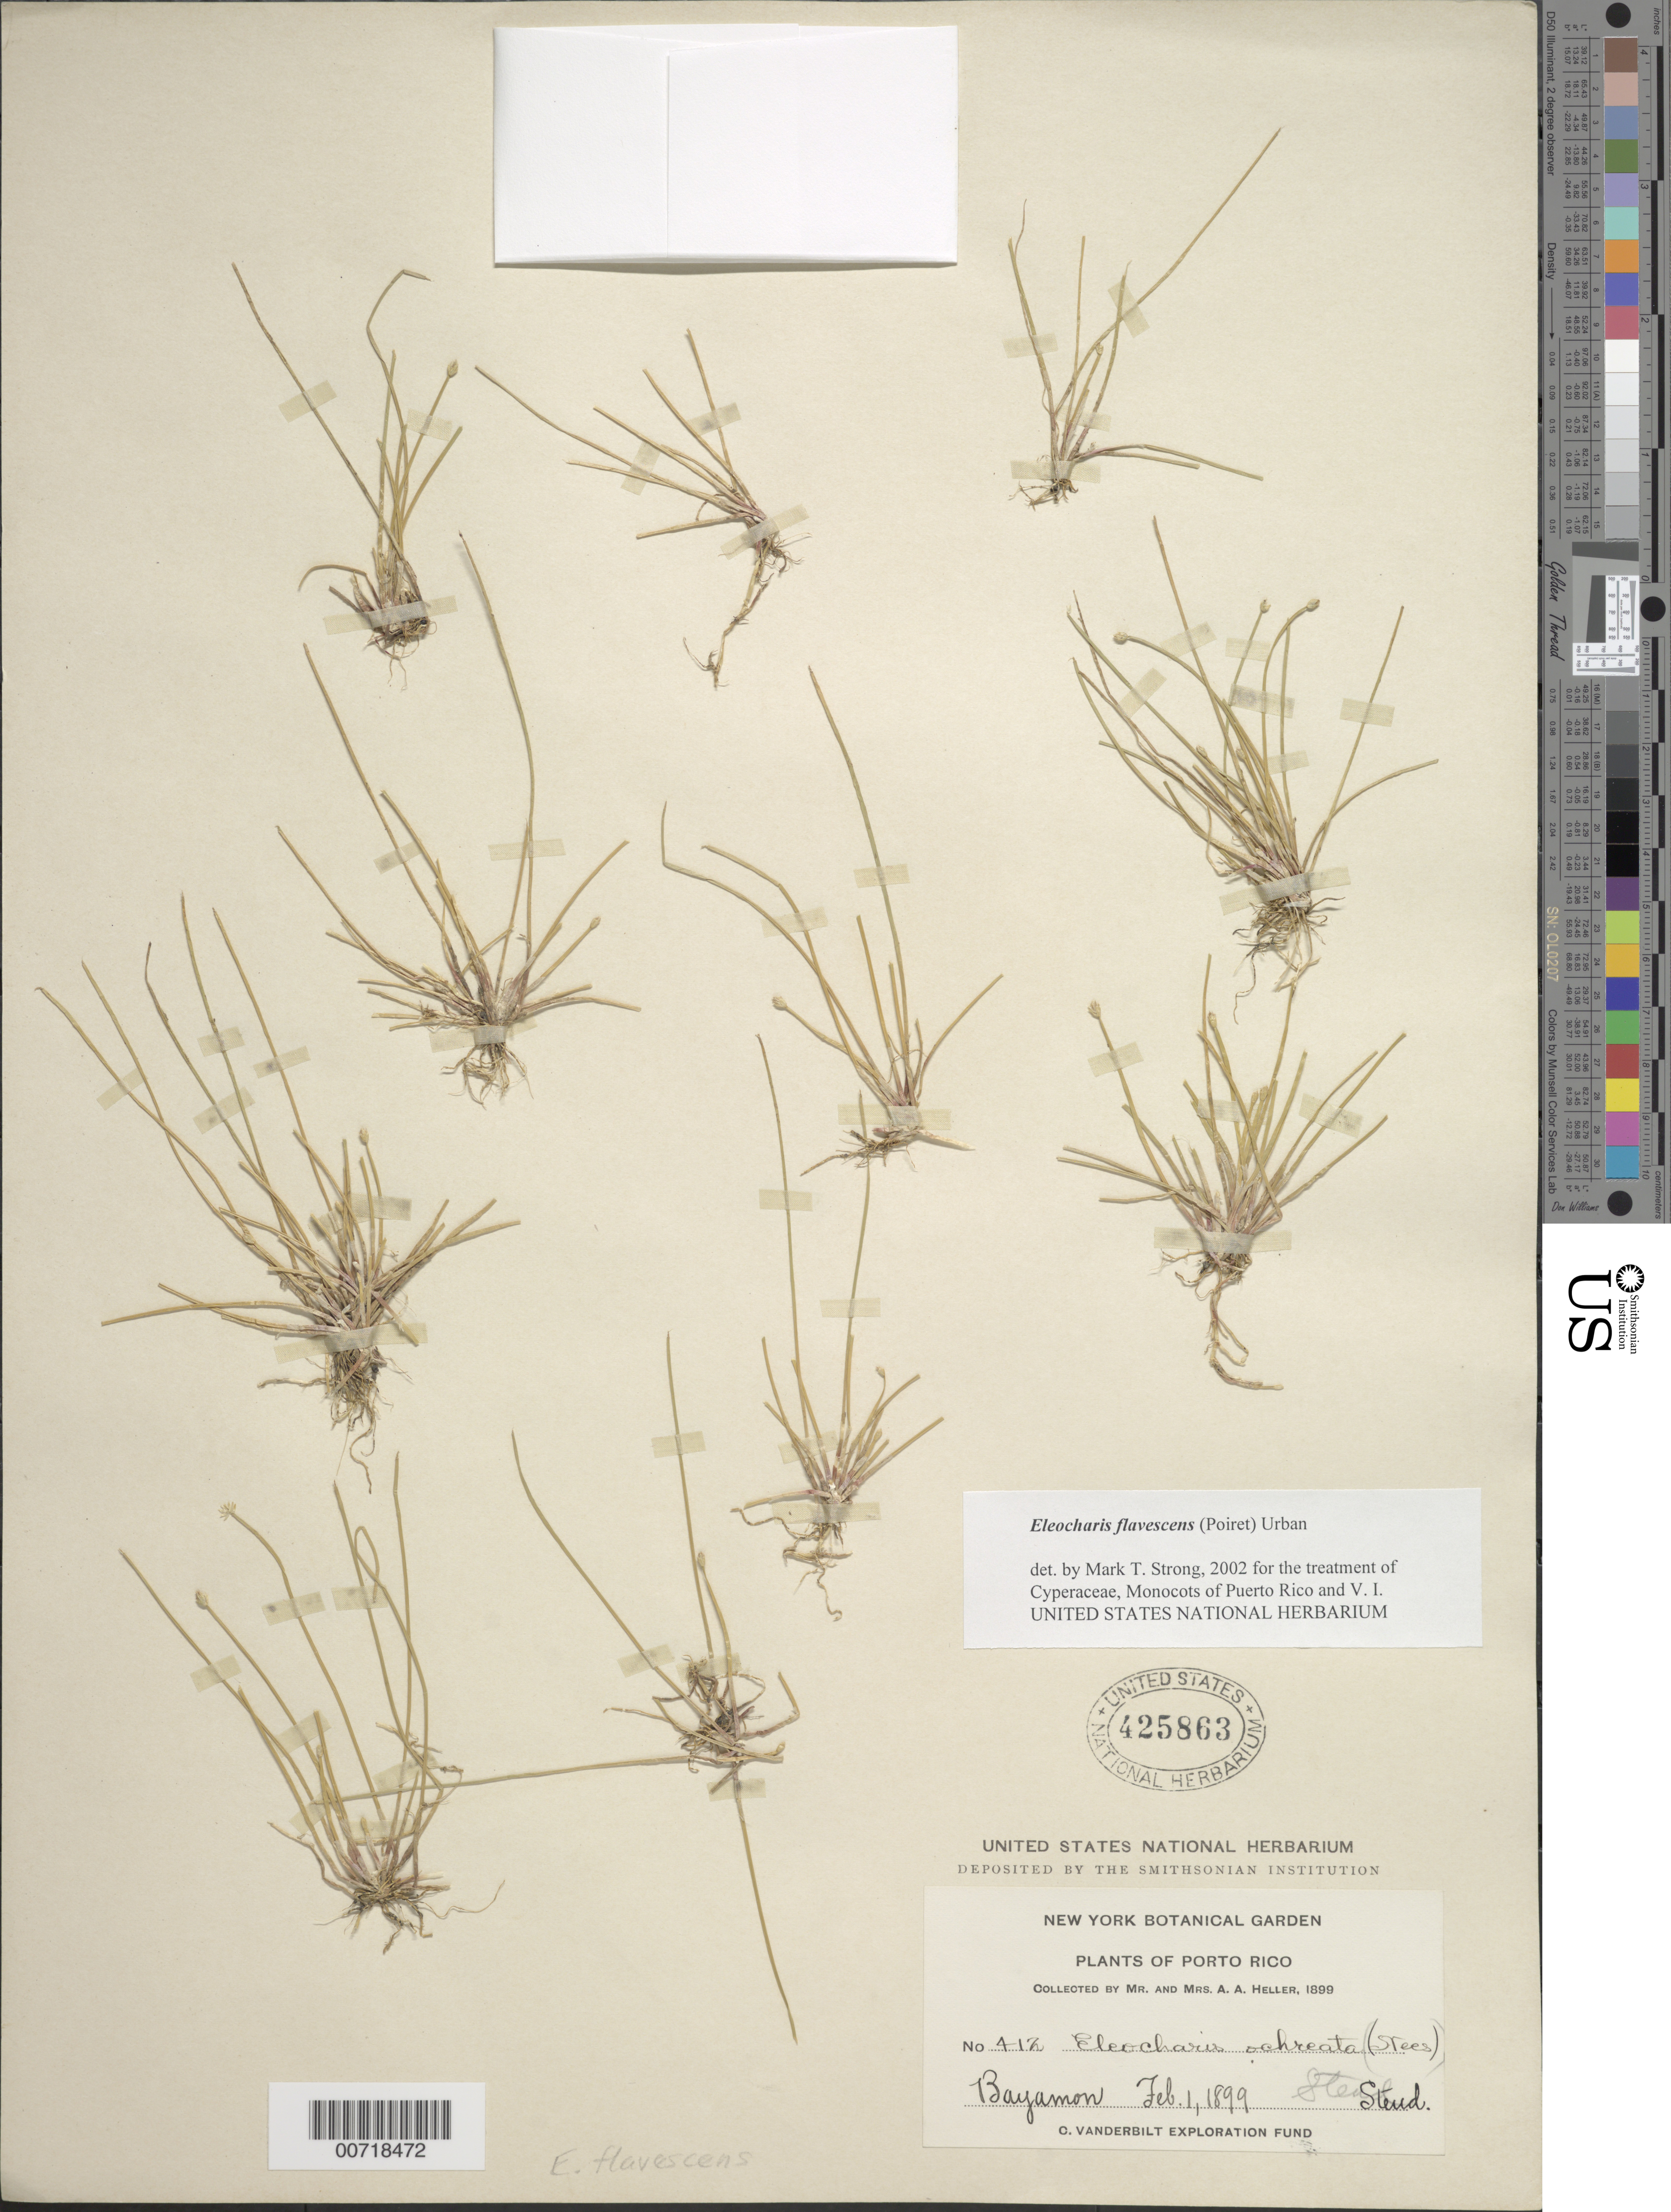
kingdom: Plantae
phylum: Tracheophyta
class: Liliopsida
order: Poales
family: Cyperaceae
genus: Eleocharis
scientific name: Eleocharis flavescens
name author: (Poir.) Urb.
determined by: Strong, M. T., (US), Smithsonian Institution - National Museum of Natural History (UNITED STATES)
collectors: A. A. Heller & E. G. Heller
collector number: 412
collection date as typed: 01 Feb 1899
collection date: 1899-02-01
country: Puerto Rico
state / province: Bayamón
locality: Bayamón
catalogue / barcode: US 425863